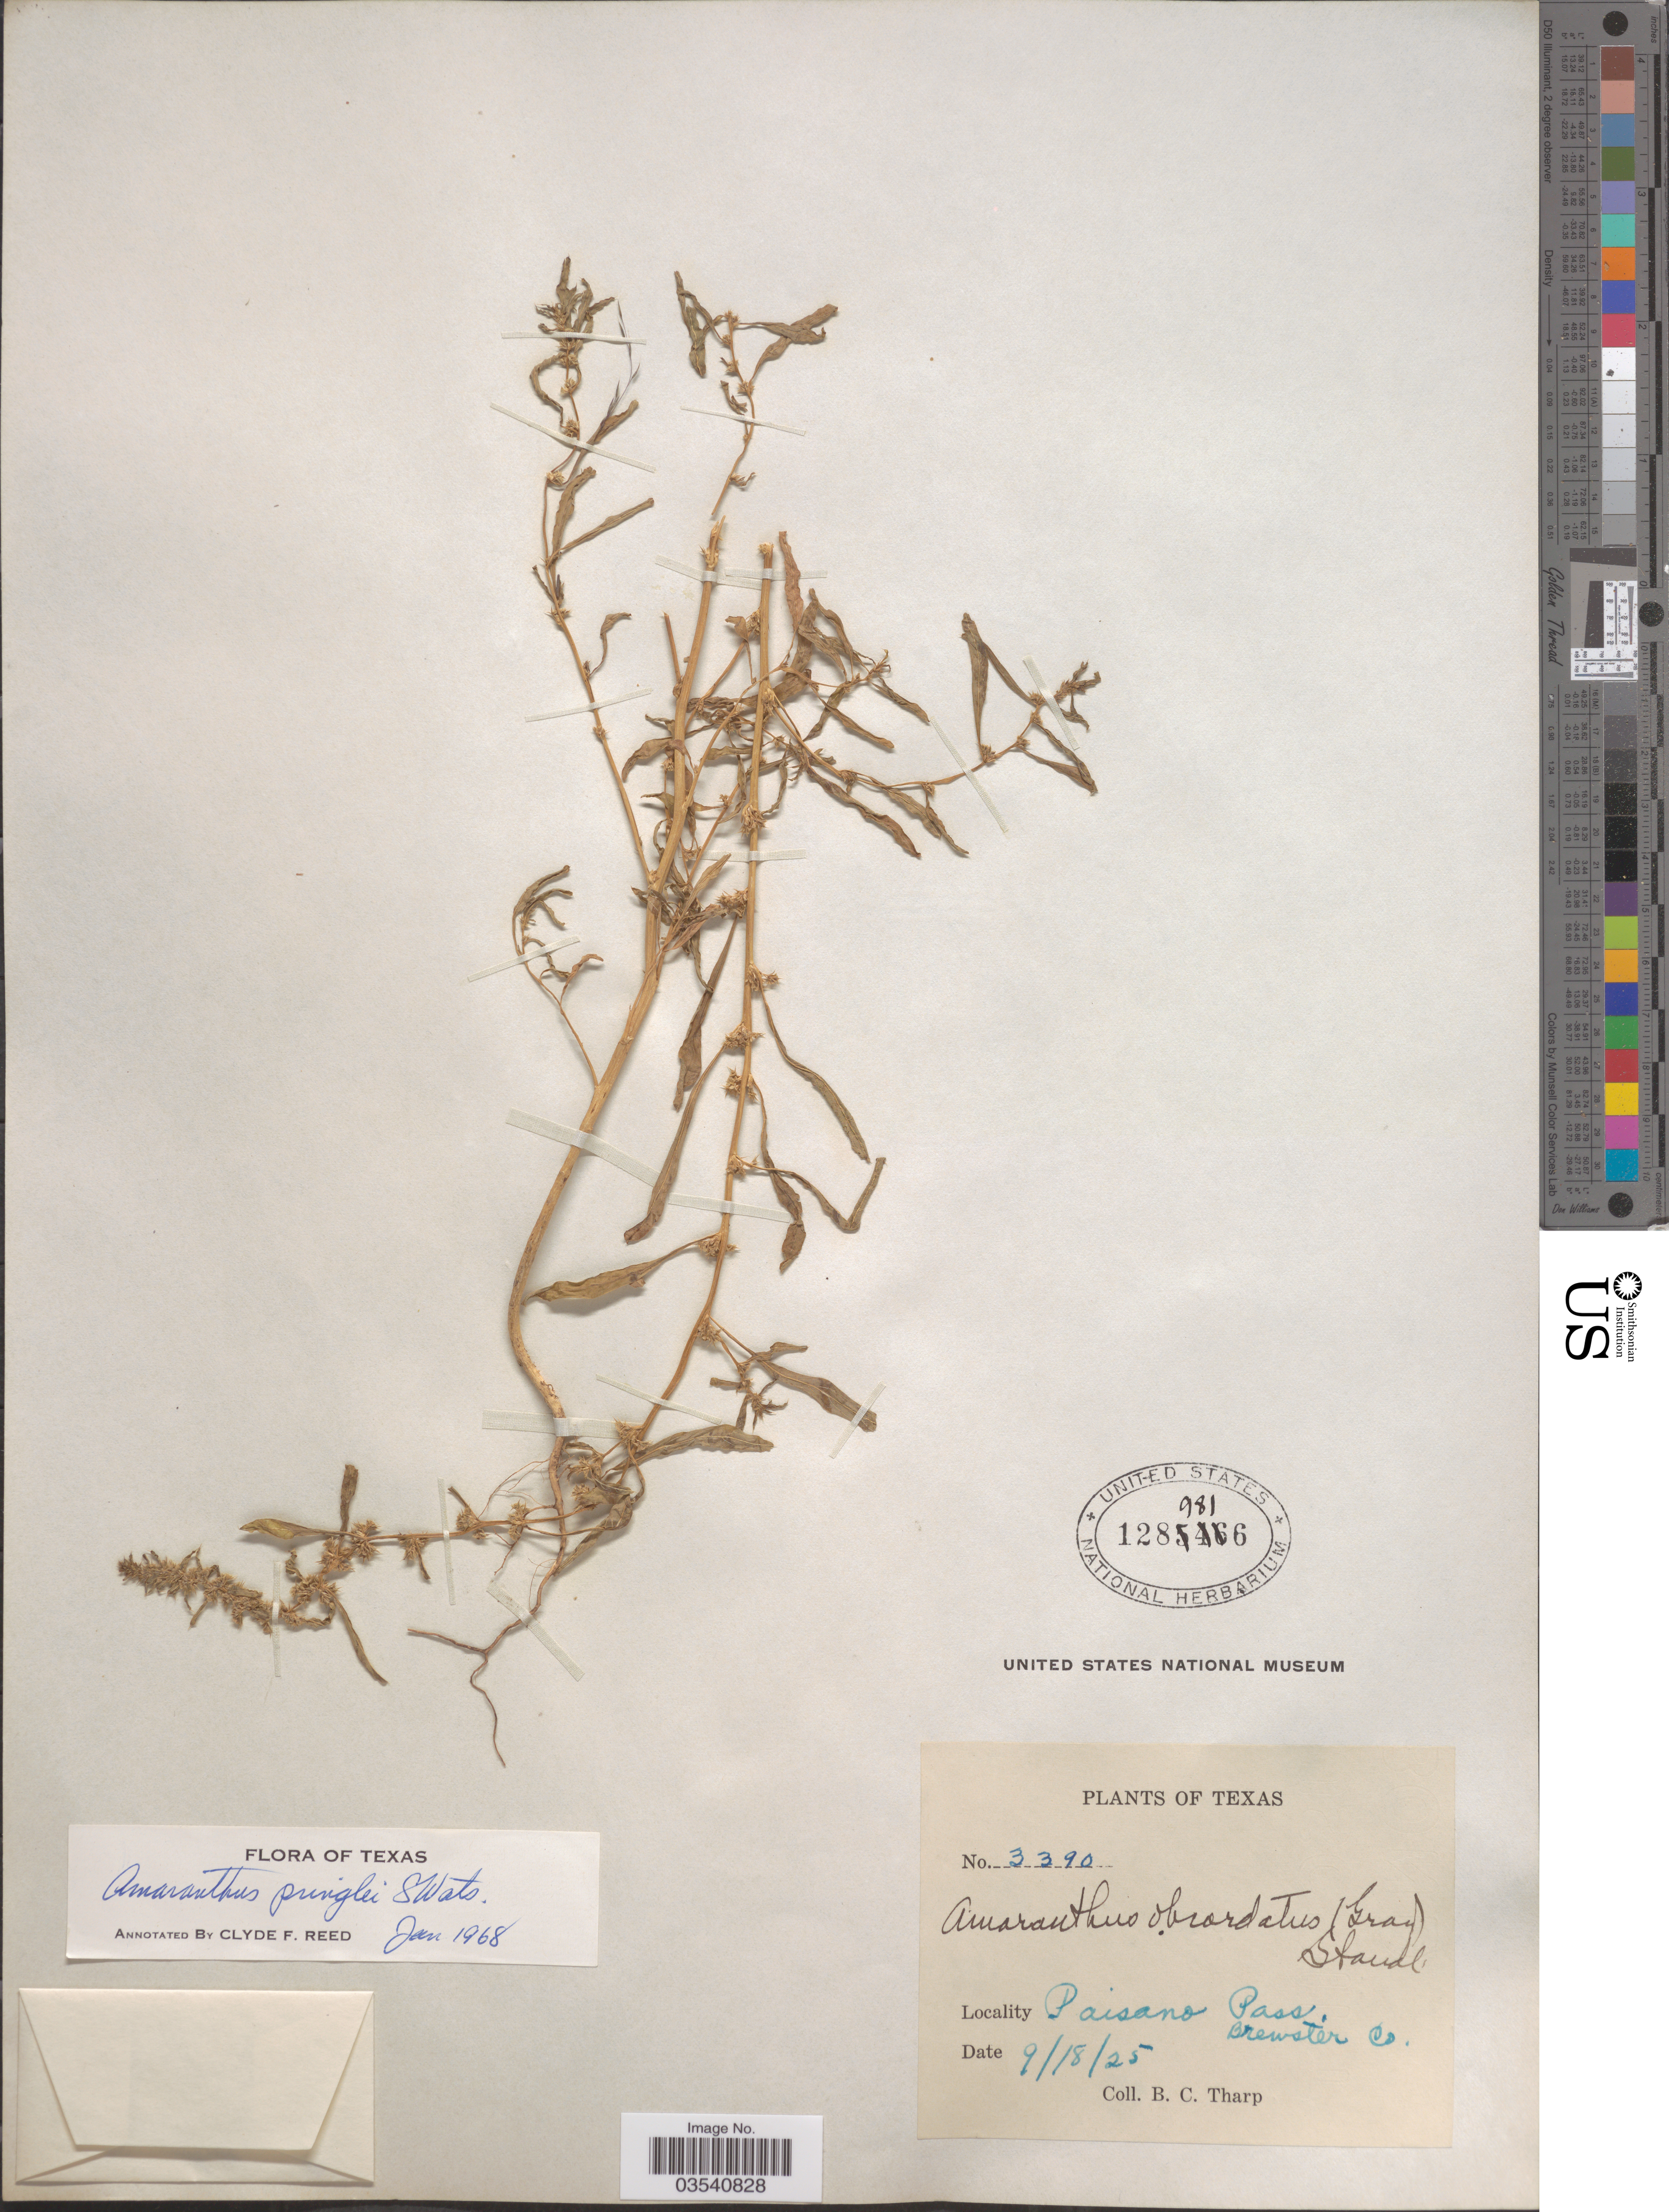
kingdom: Plantae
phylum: Tracheophyta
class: Magnoliopsida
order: Caryophyllales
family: Amaranthaceae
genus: Amaranthus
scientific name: Amaranthus pringlei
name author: S. Watson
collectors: B. C. Tharp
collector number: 3390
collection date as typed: Transcribed d/m/y: 18/9/25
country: United States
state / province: Texas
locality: Paisano Pass, Brewster Co.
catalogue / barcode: US 1289816